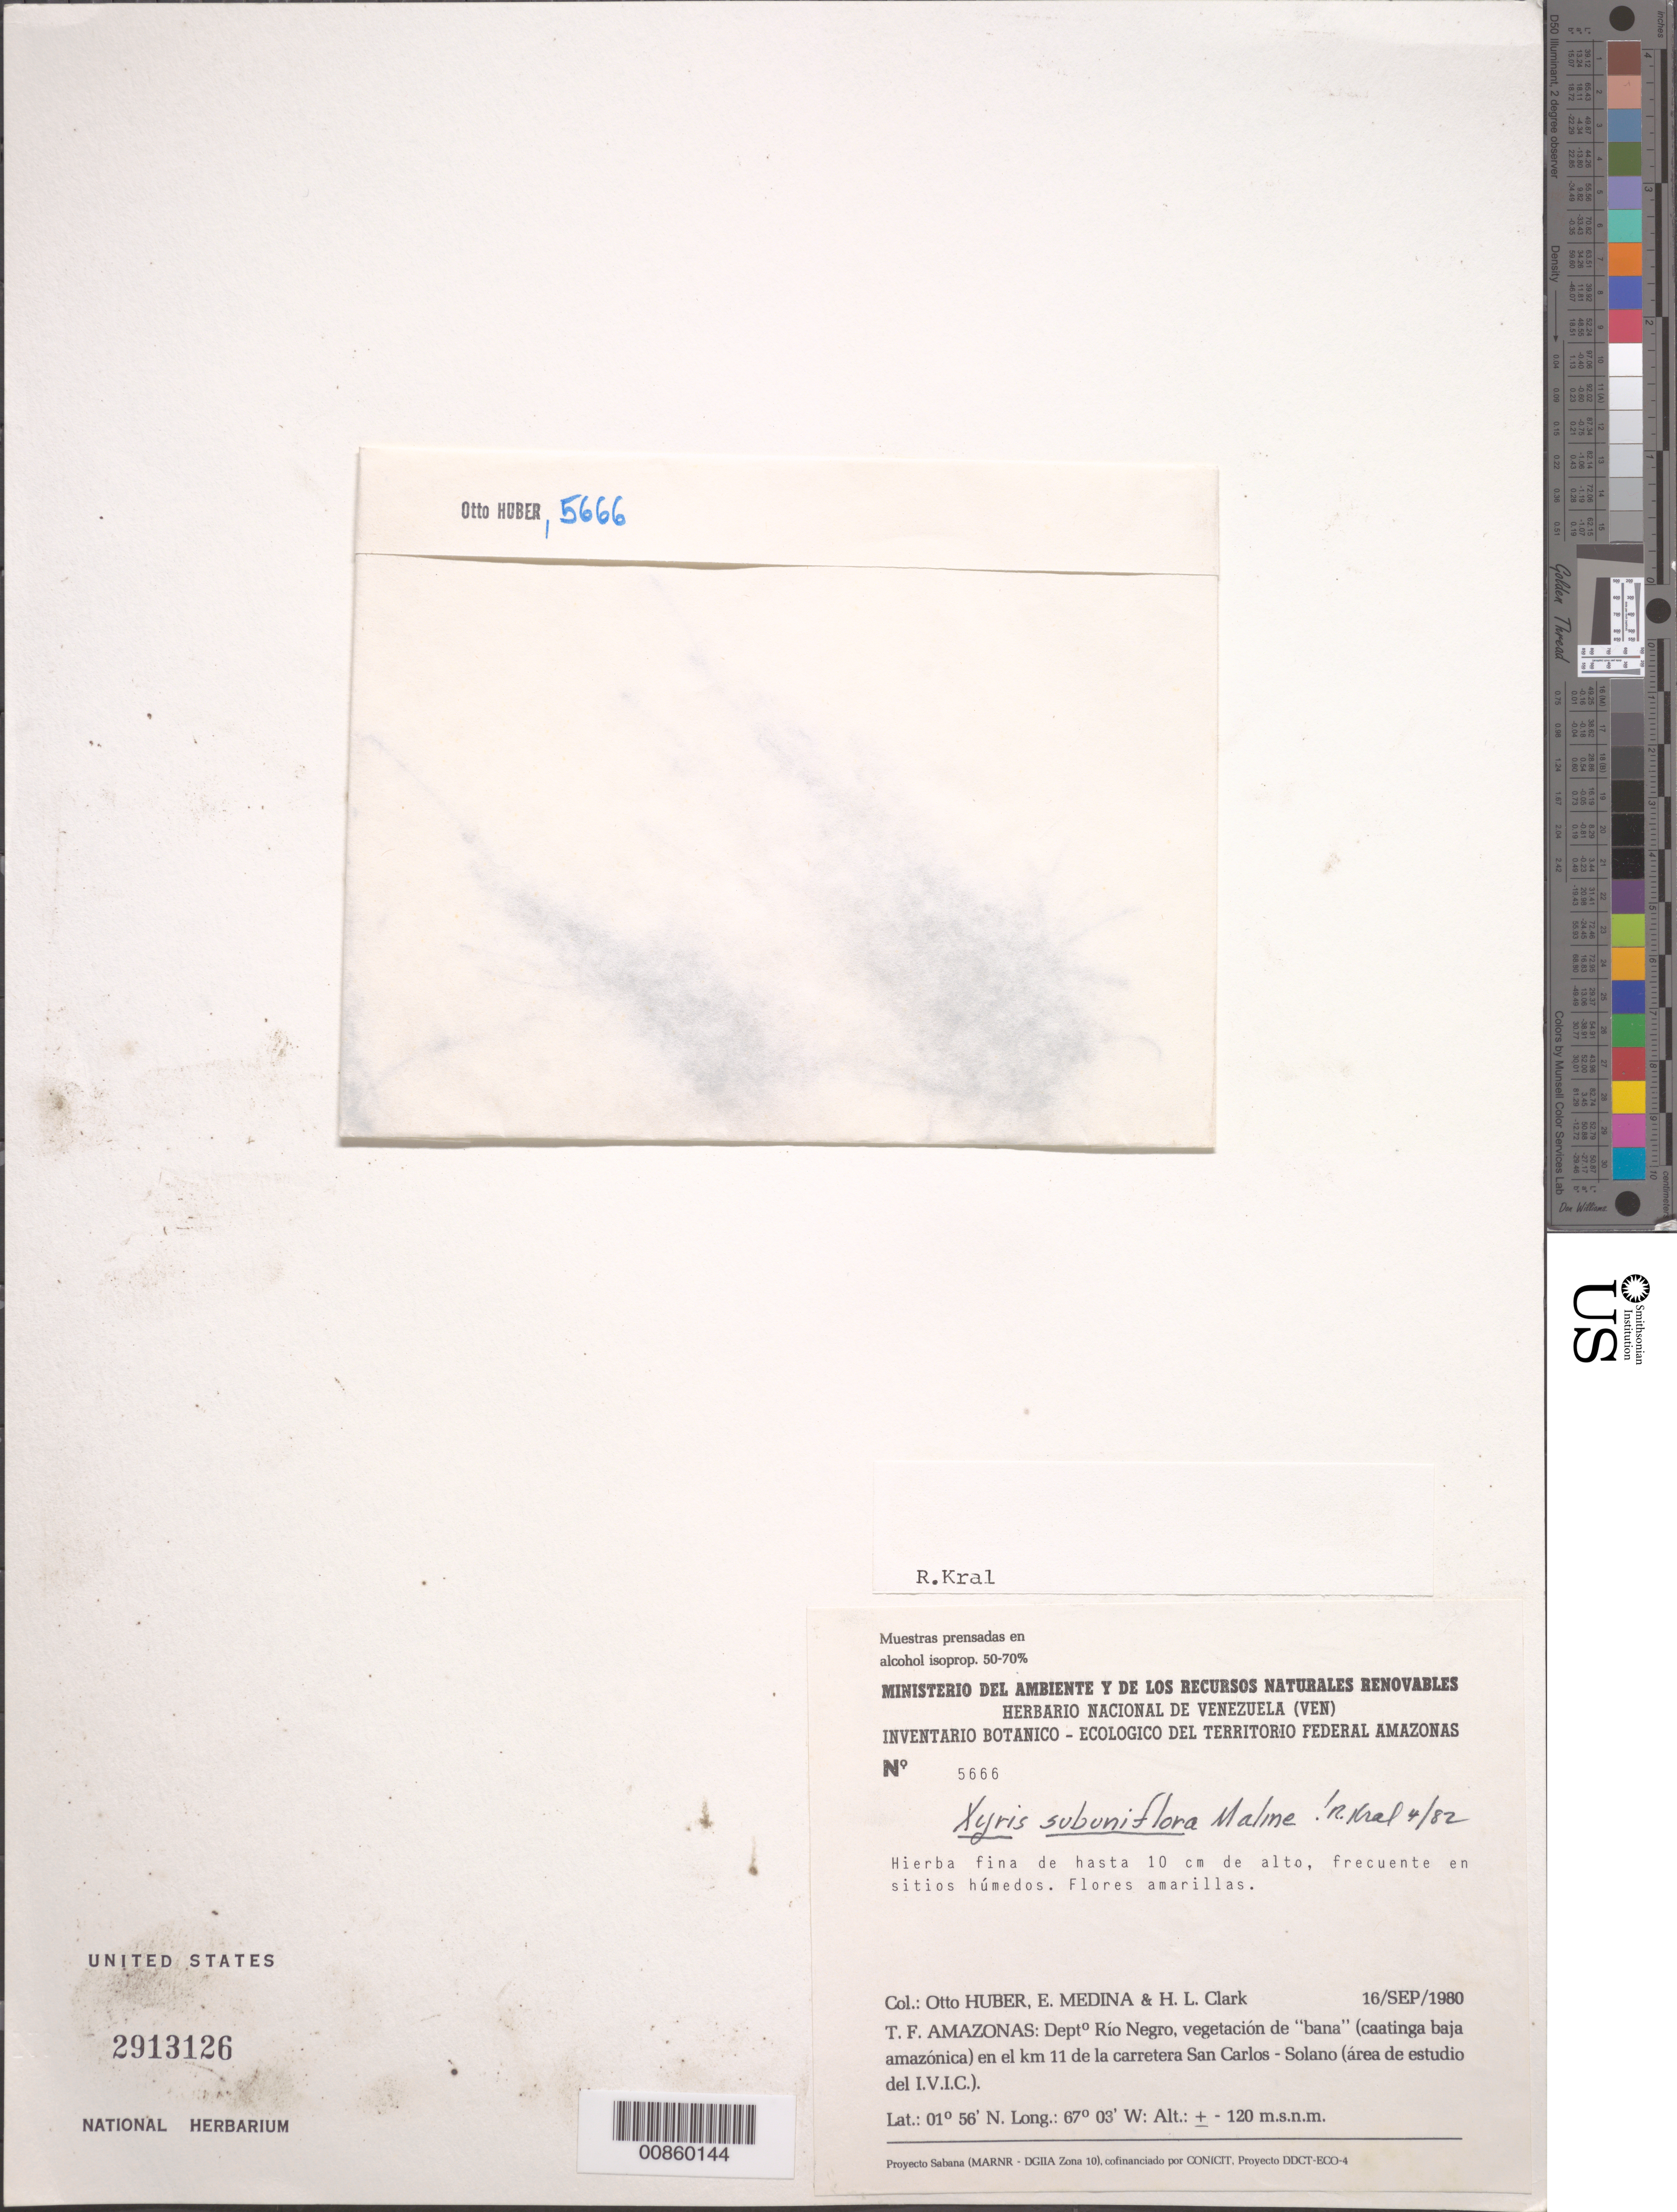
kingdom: Plantae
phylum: Tracheophyta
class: Liliopsida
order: Poales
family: Xyridaceae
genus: Xyris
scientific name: Xyris subuniflora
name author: Malme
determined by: Kral, Robert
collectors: O. Huber, E. Medina & H. L. Clark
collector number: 5666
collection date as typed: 16-Sep-80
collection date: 1980-09-16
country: Venezuela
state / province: Amazonas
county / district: Río Negro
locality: San Carlos-Solano, km 11 de la carretera (área de estudio del I.V.I.C.)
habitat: Vegetación de "bana" (caaatinga baja amazónica); sitios húmedos.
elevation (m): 120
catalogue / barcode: US 2913126